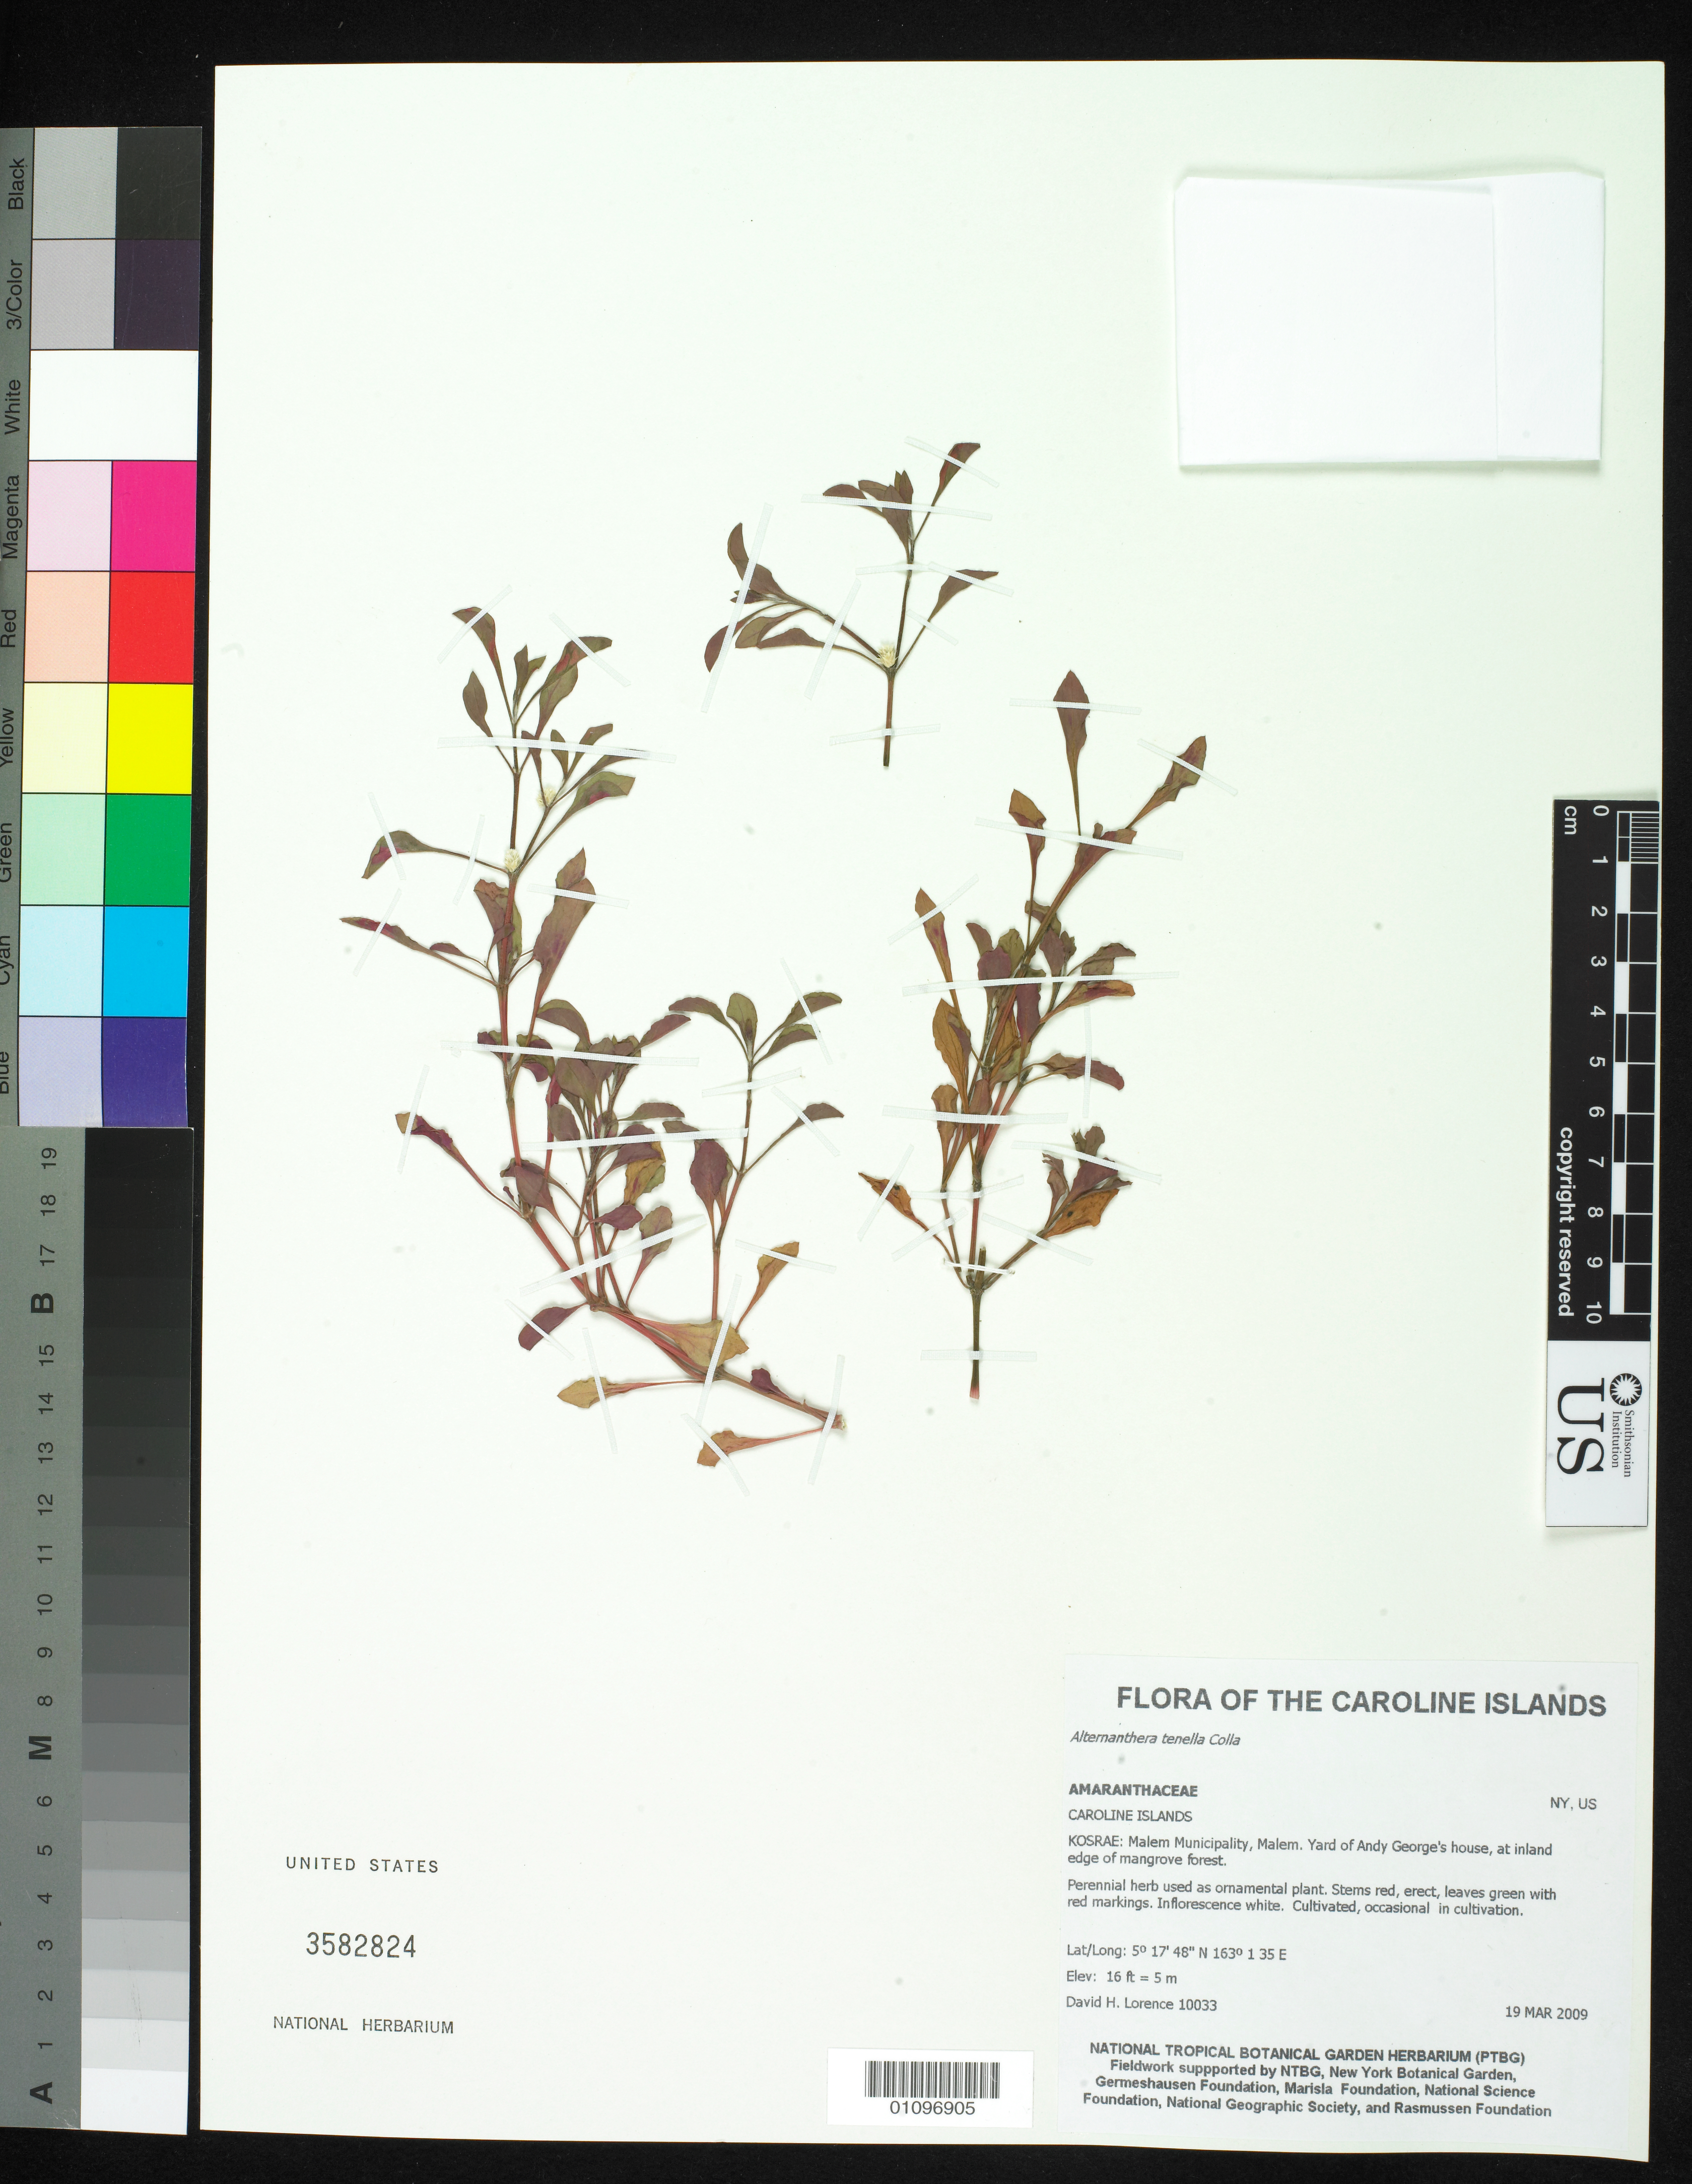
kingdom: Plantae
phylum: Tracheophyta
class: Magnoliopsida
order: Caryophyllales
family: Amaranthaceae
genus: Alternanthera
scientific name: Alternanthera tenella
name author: Colla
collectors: D. Lorence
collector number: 10033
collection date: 2009-03-19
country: Micronesia, Federated States of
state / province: Kosrae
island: Kosrae [Kusaie]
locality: Malem Municipality, Malem. Yard of Andy George's house, at inland edge of mangrove forest.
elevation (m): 5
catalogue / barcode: US 3582824